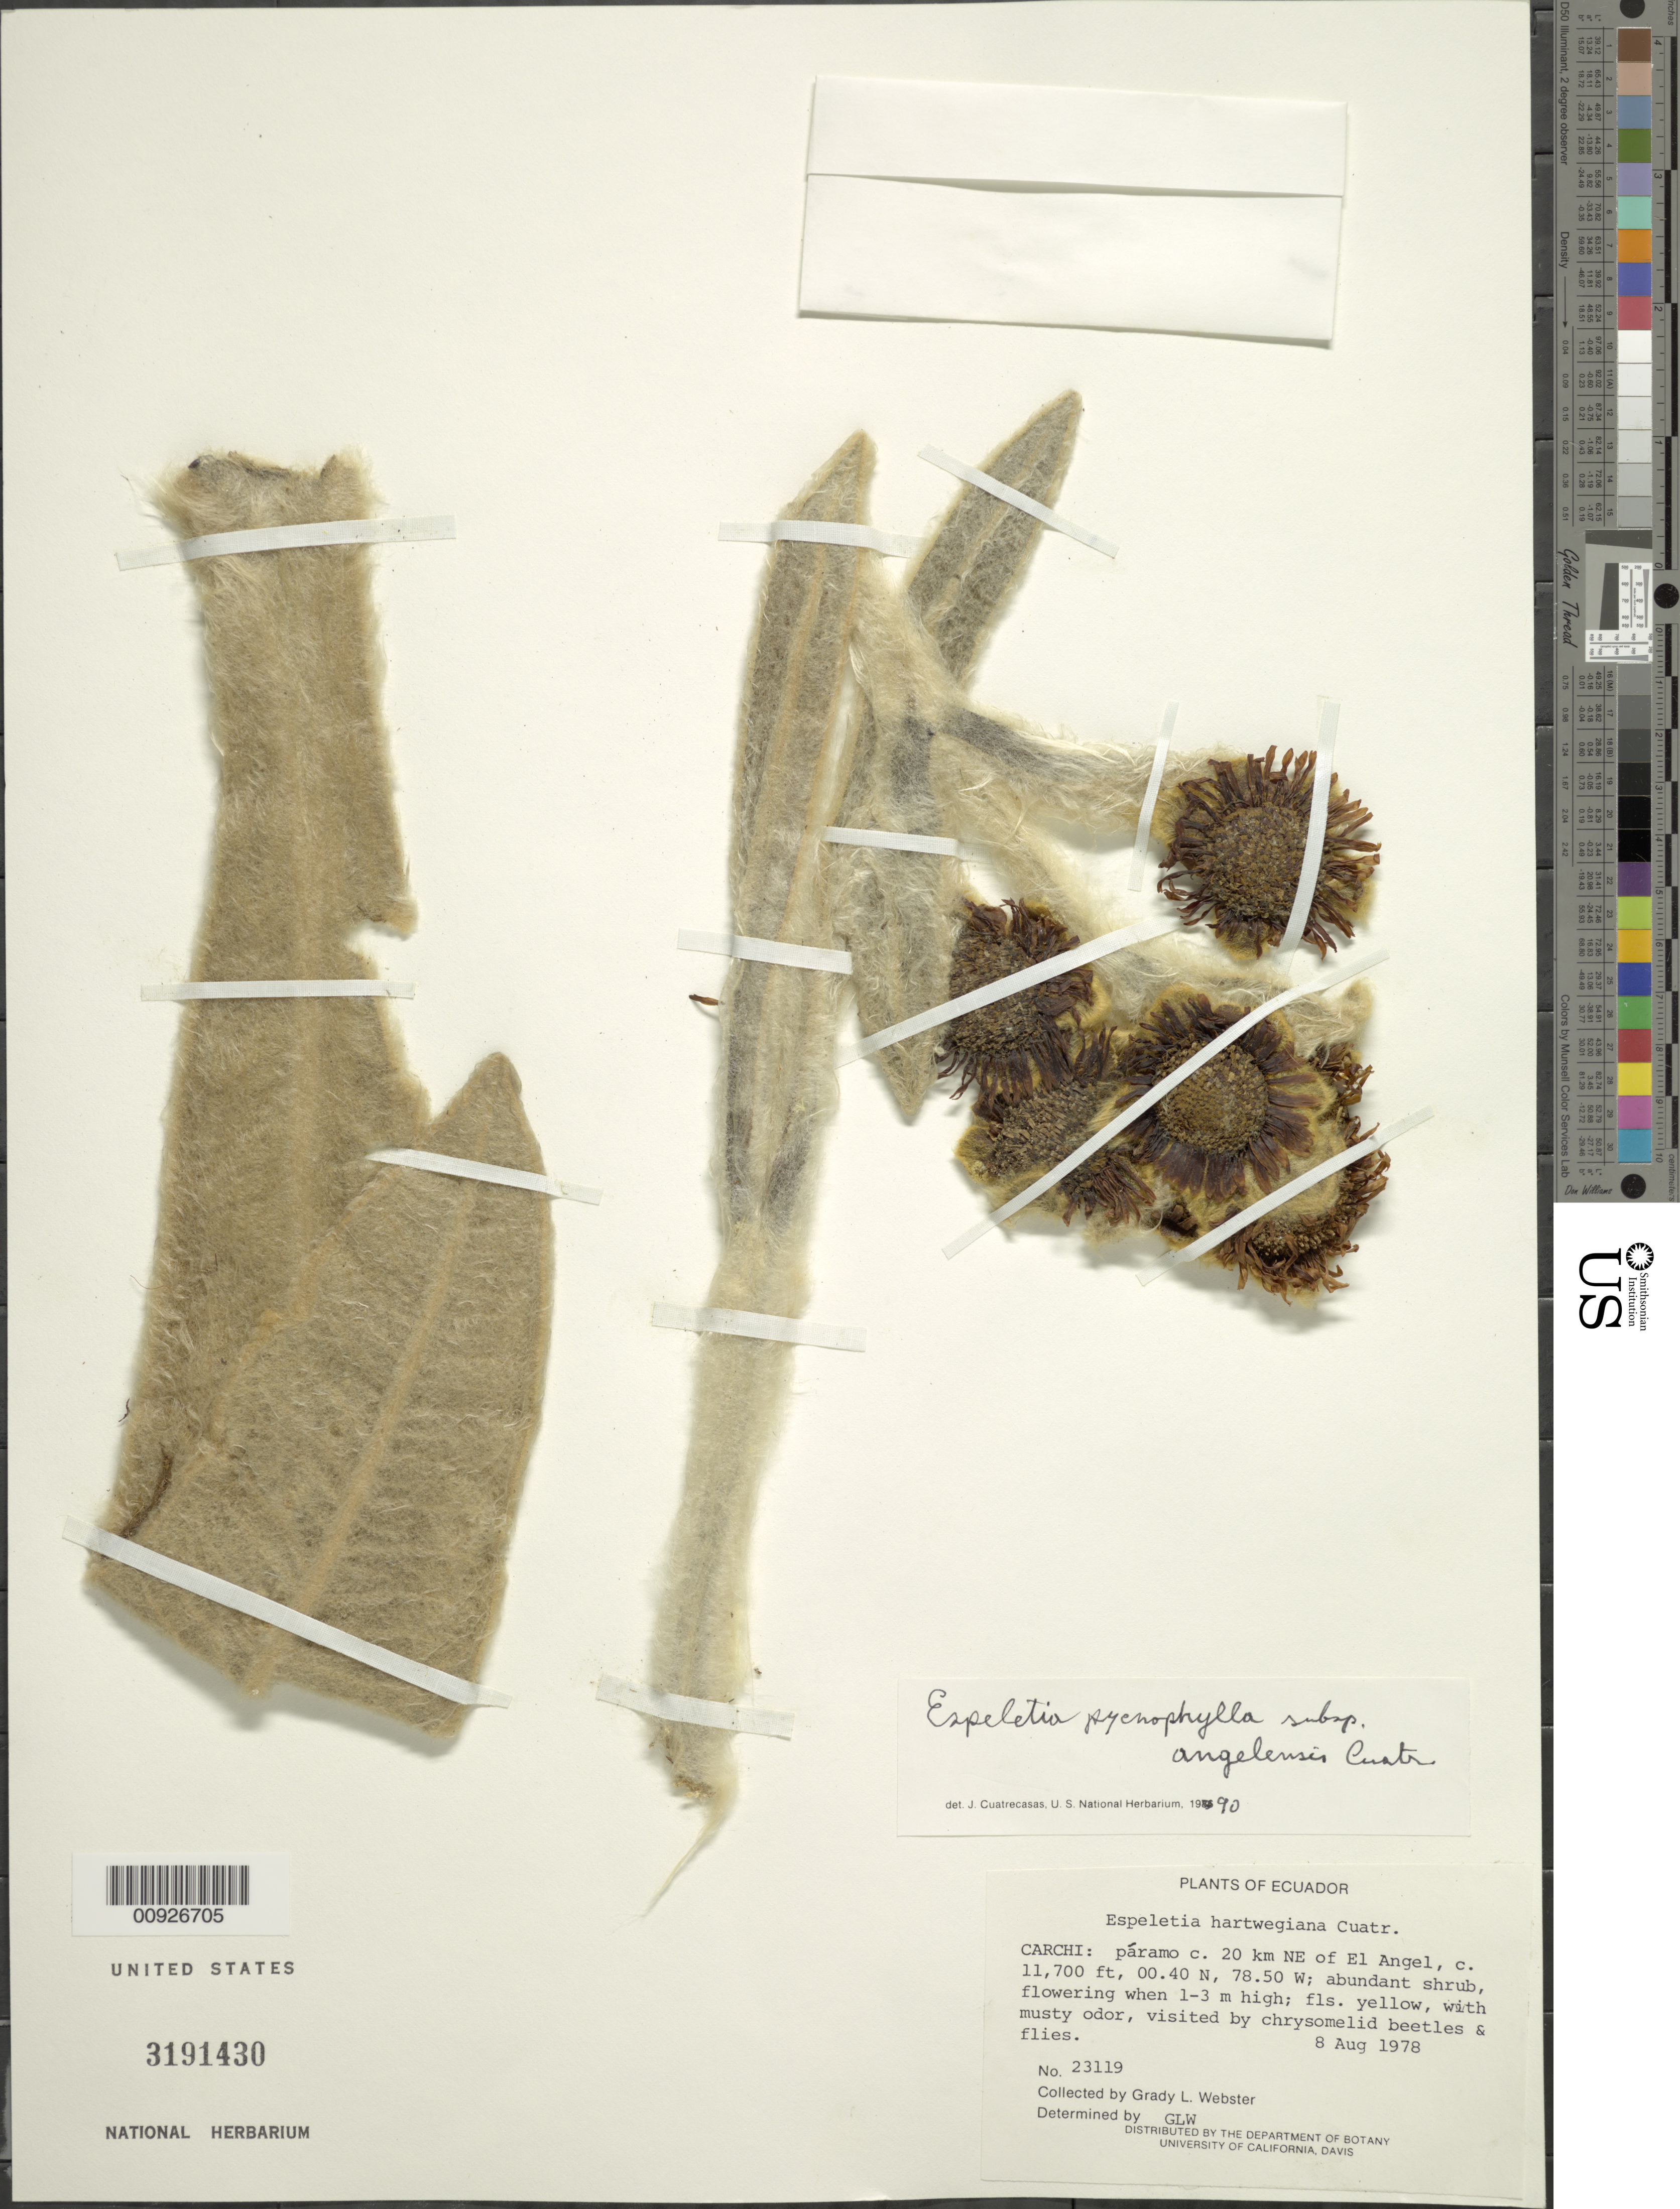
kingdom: Plantae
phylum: Tracheophyta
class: Magnoliopsida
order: Asterales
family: Asteraceae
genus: Espeletia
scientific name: Espeletia pycnophylla subsp. angelensis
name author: Cuatrec.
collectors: G. L. Webster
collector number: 23119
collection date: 1978-08-08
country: Ecuador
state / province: Carchi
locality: Páramo 20 km NE of El Ángel.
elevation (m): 3900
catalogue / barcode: US 3191430